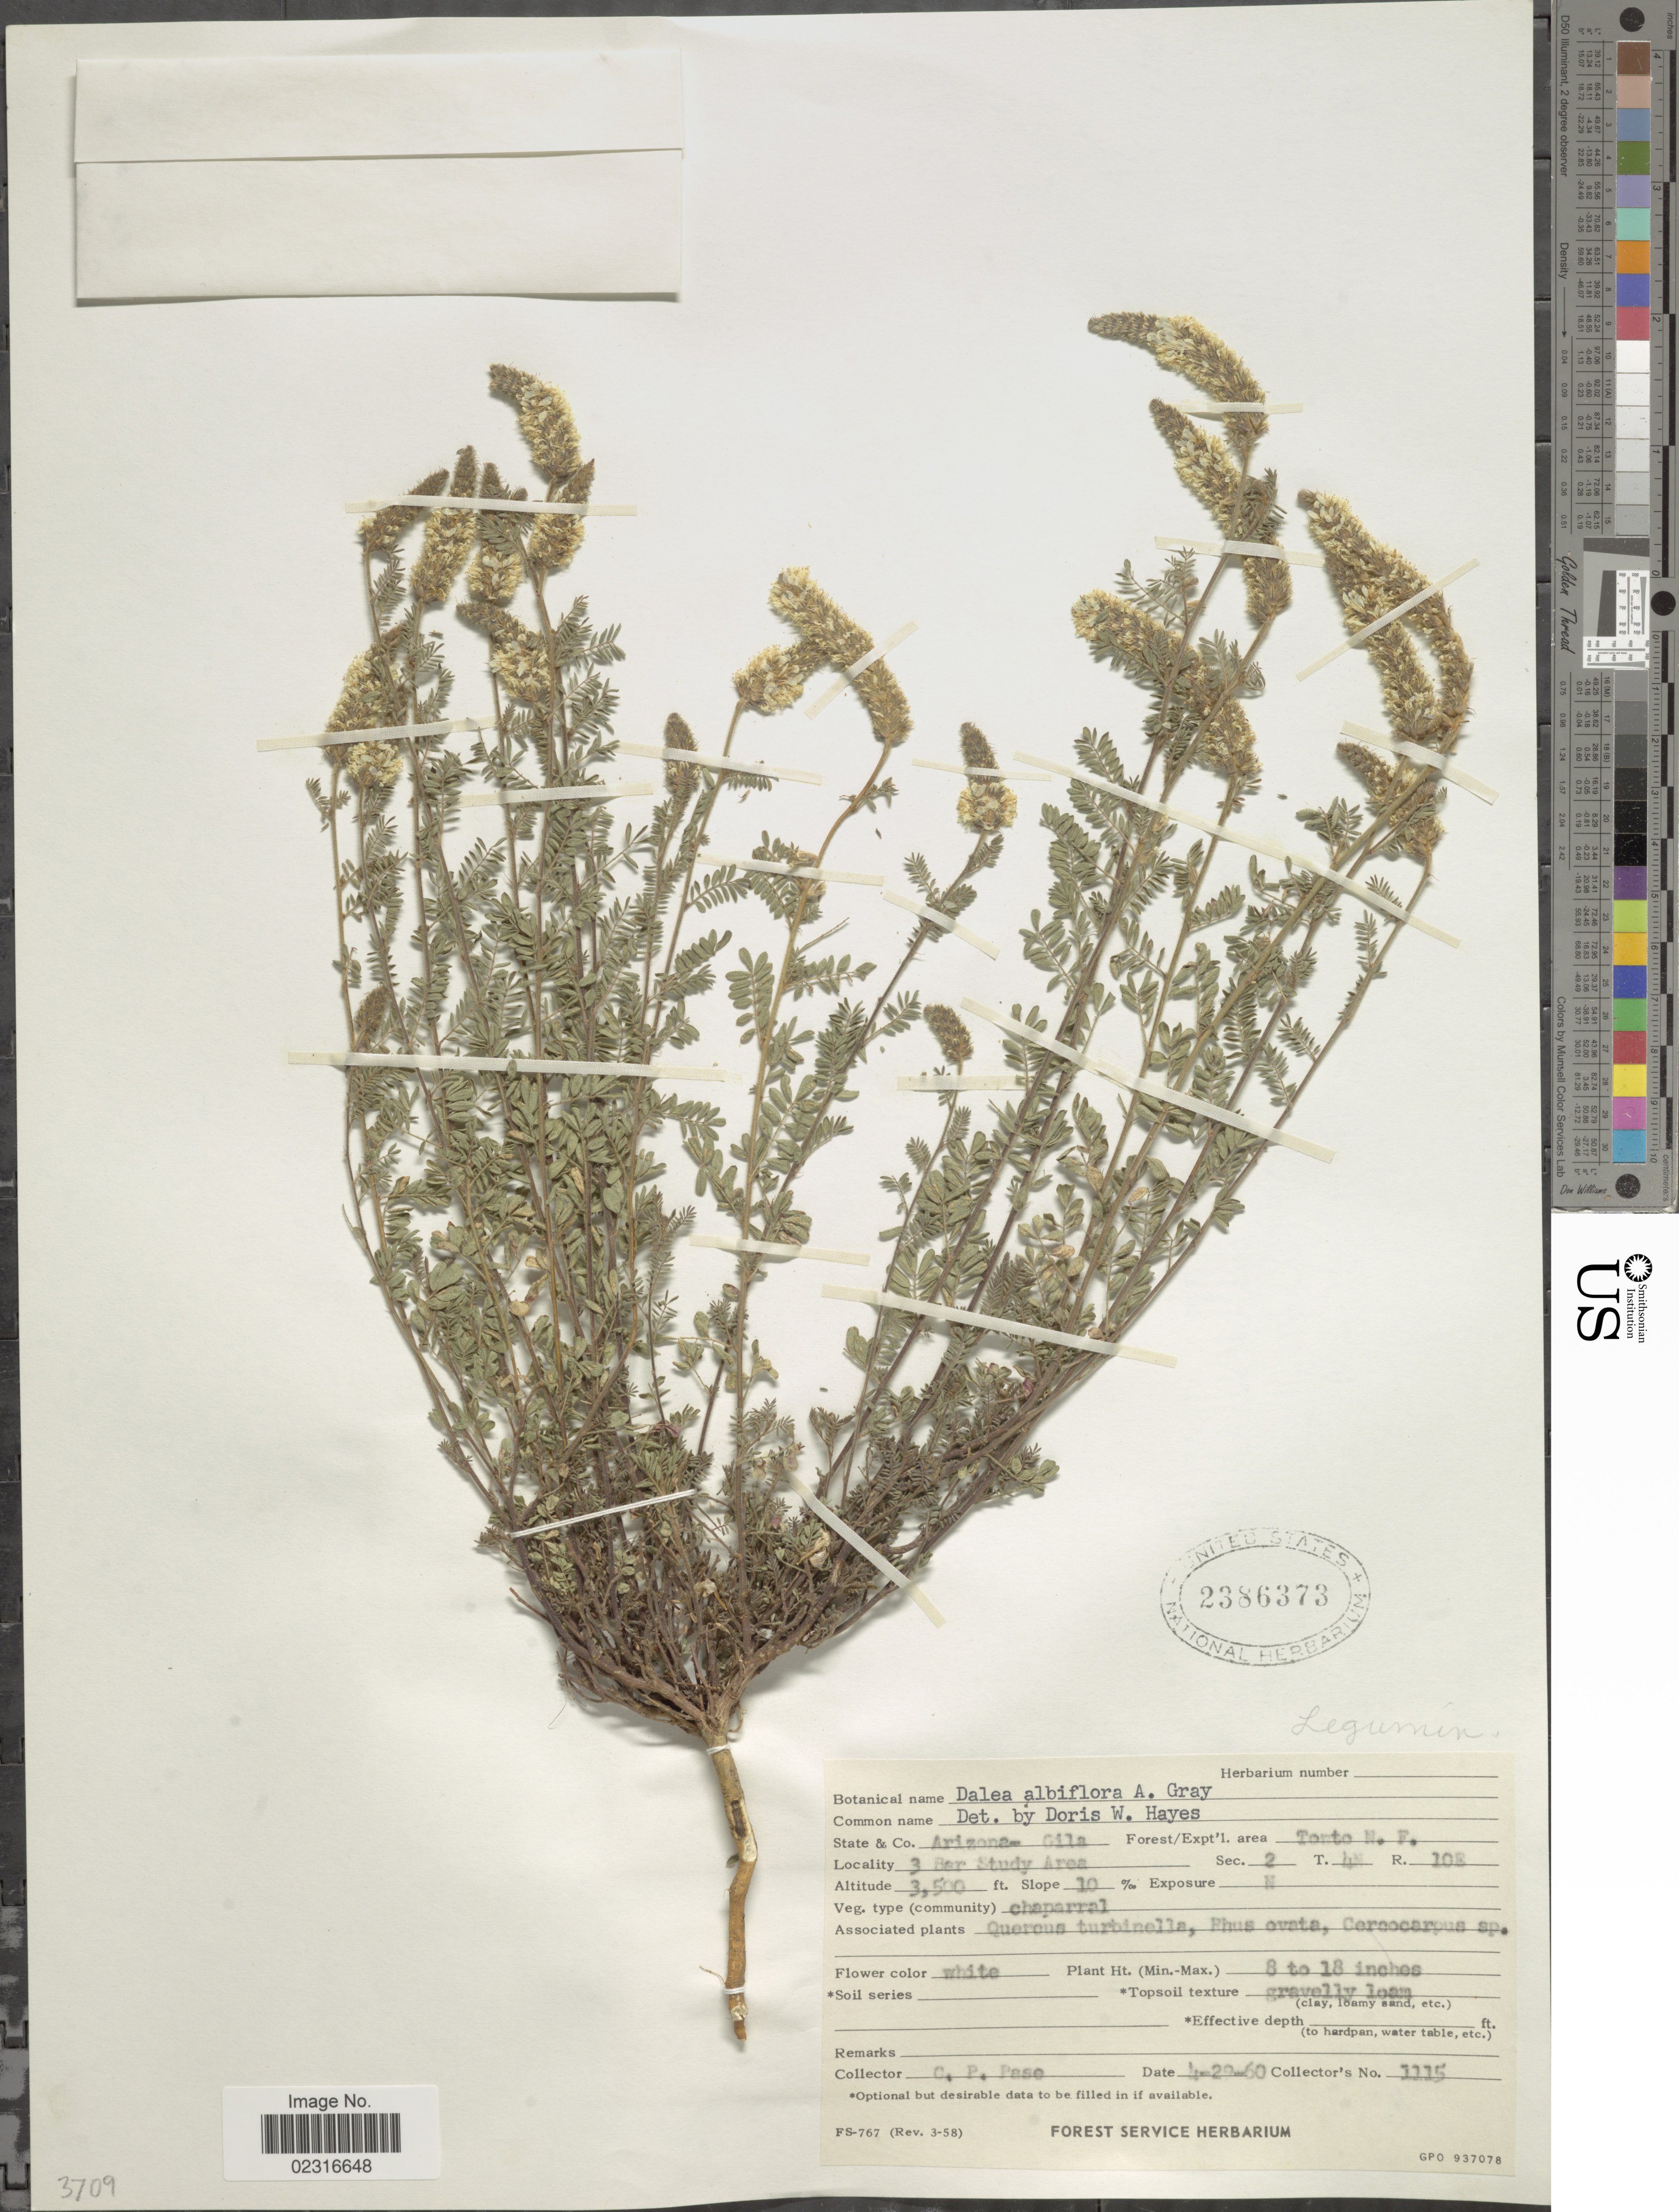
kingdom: Plantae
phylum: Tracheophyta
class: Magnoliopsida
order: Fabales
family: Fabaceae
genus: Dalea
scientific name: Dalea albiflora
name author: A. Gray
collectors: C. P. Pase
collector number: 1115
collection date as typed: Transcribed d/m/y: 29/4/60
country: United States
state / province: Arizona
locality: Gila County. 3 Bar Study Area.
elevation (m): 1067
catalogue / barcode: US 2386373